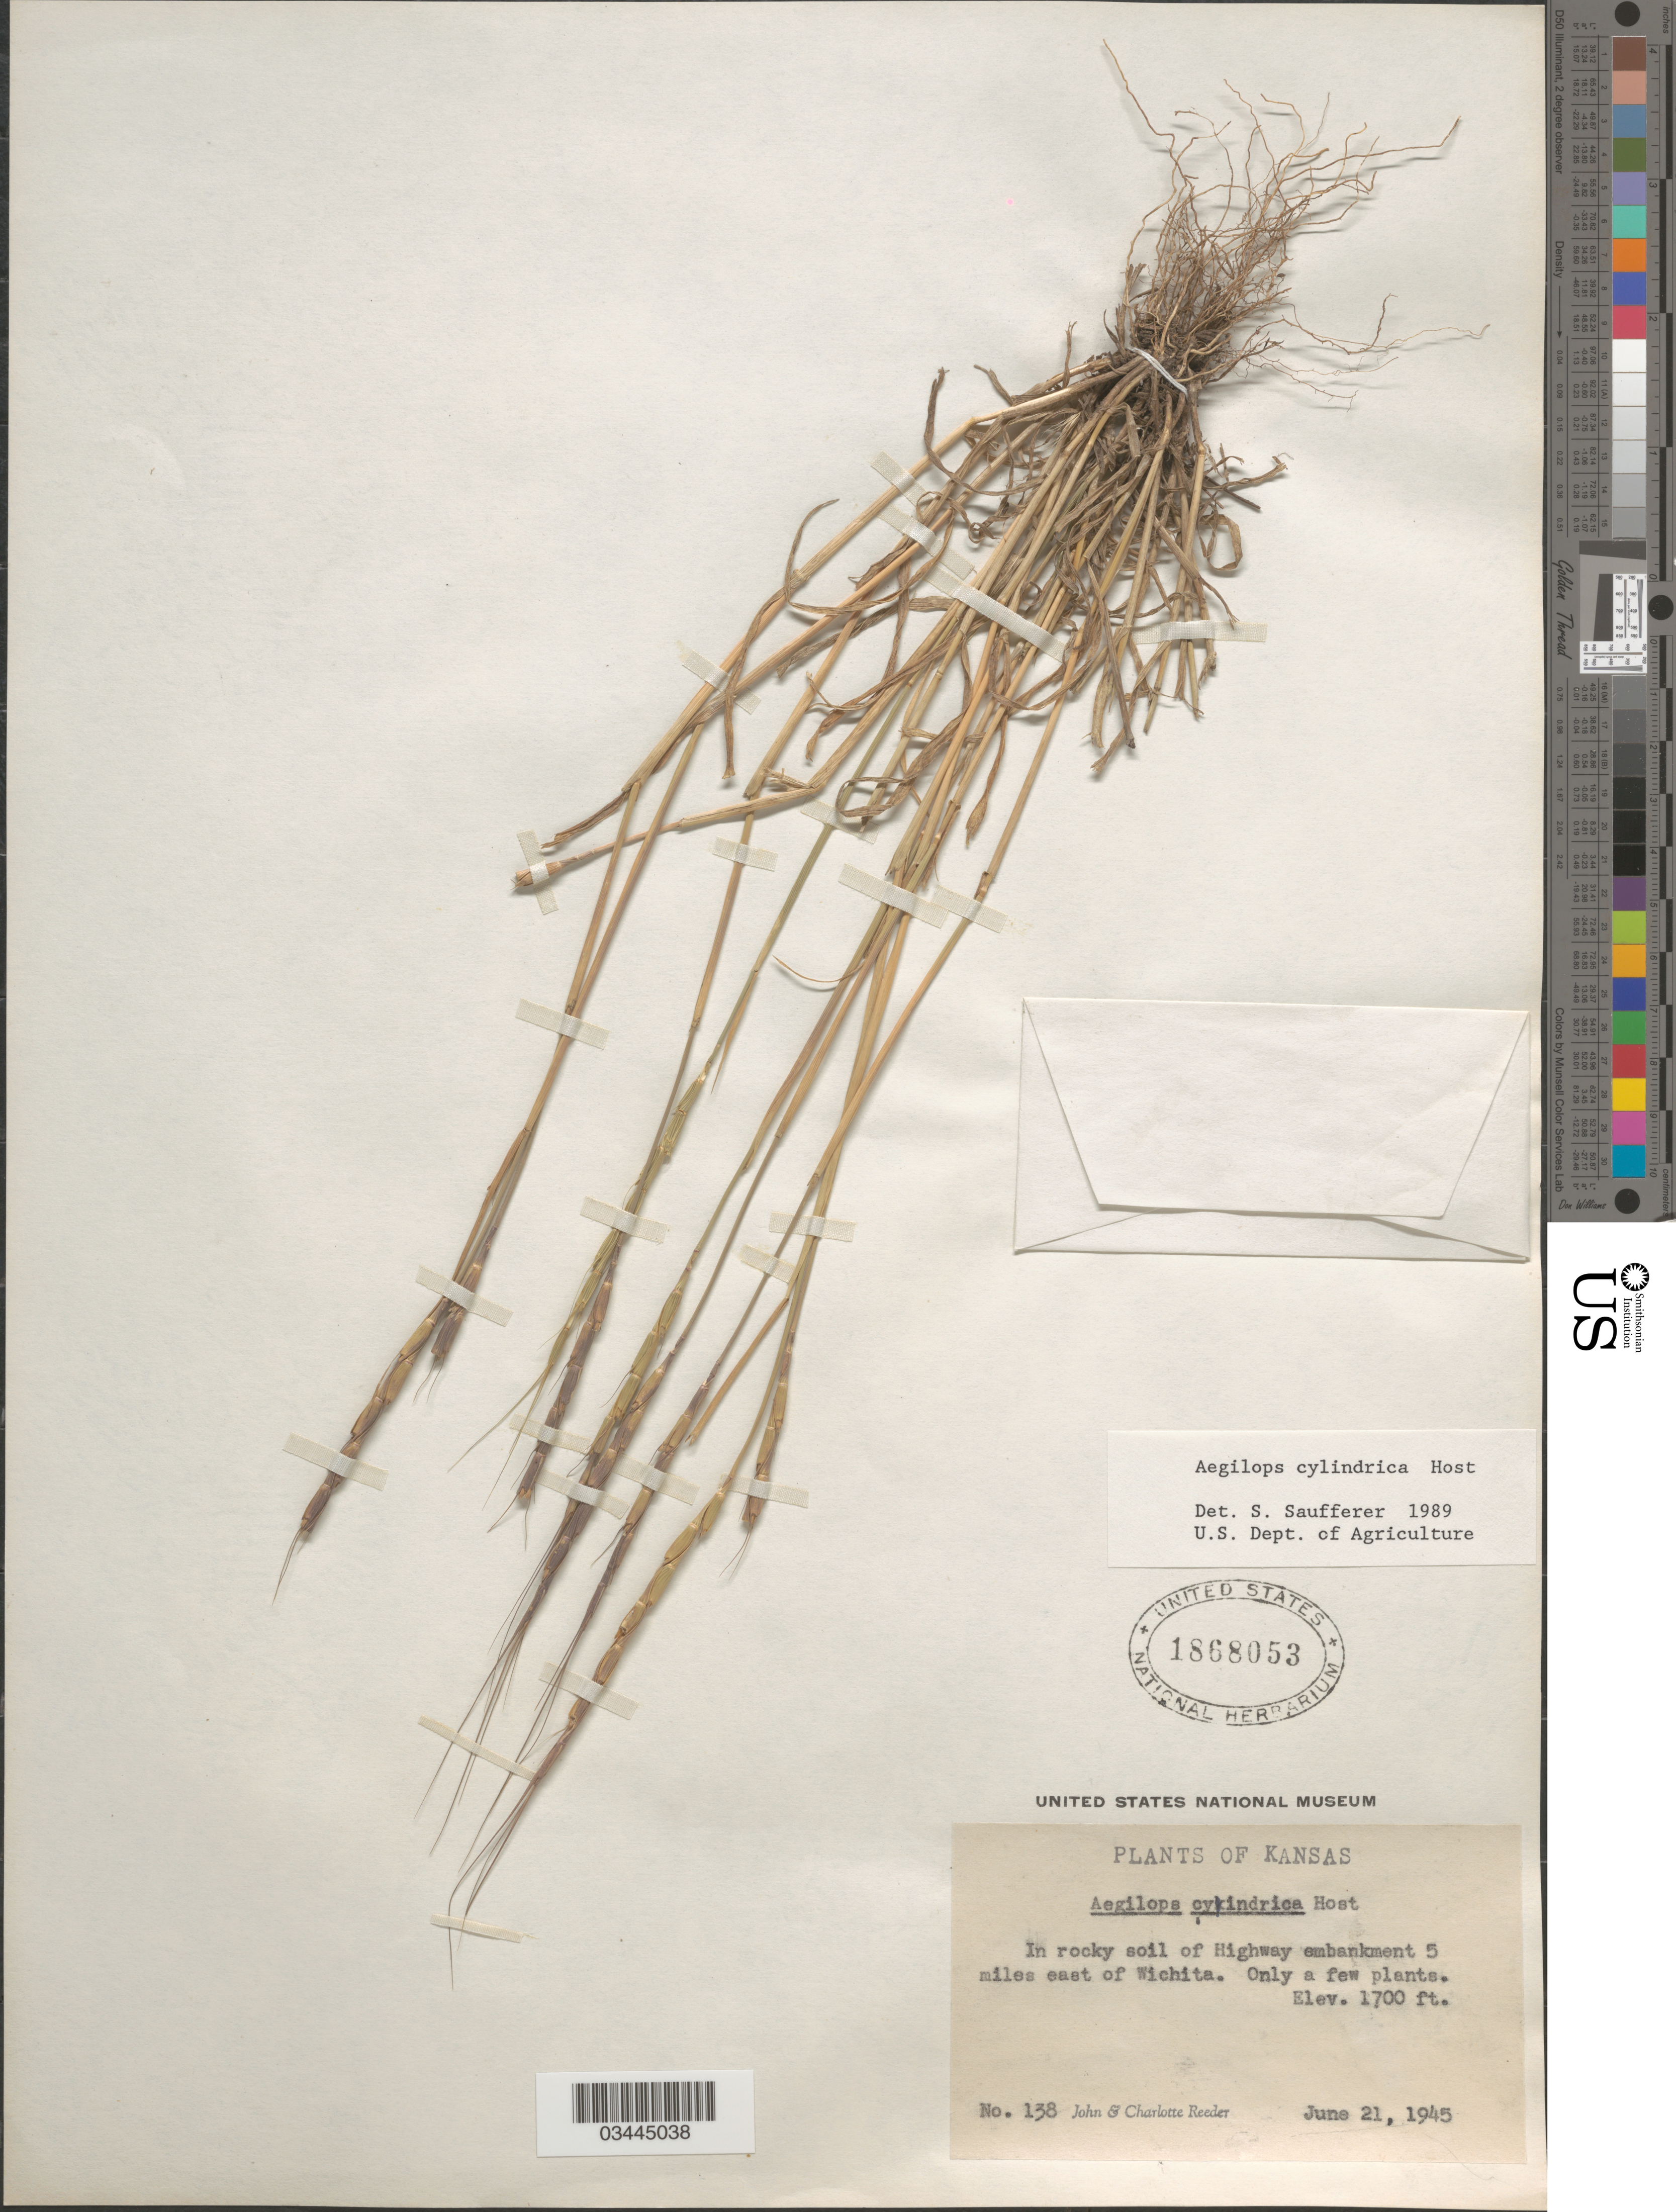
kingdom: Plantae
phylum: Tracheophyta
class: Liliopsida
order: Poales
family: Poaceae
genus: Aegilops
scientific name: Aegilops cylindrica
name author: Host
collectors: J. R. Reeder & C. G. Reeder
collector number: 138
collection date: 1945-06-21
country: United States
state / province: Kansas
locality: In rocky soil of Highway embankment 5 miles east of Wichita.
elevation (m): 518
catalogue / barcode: US 1868053